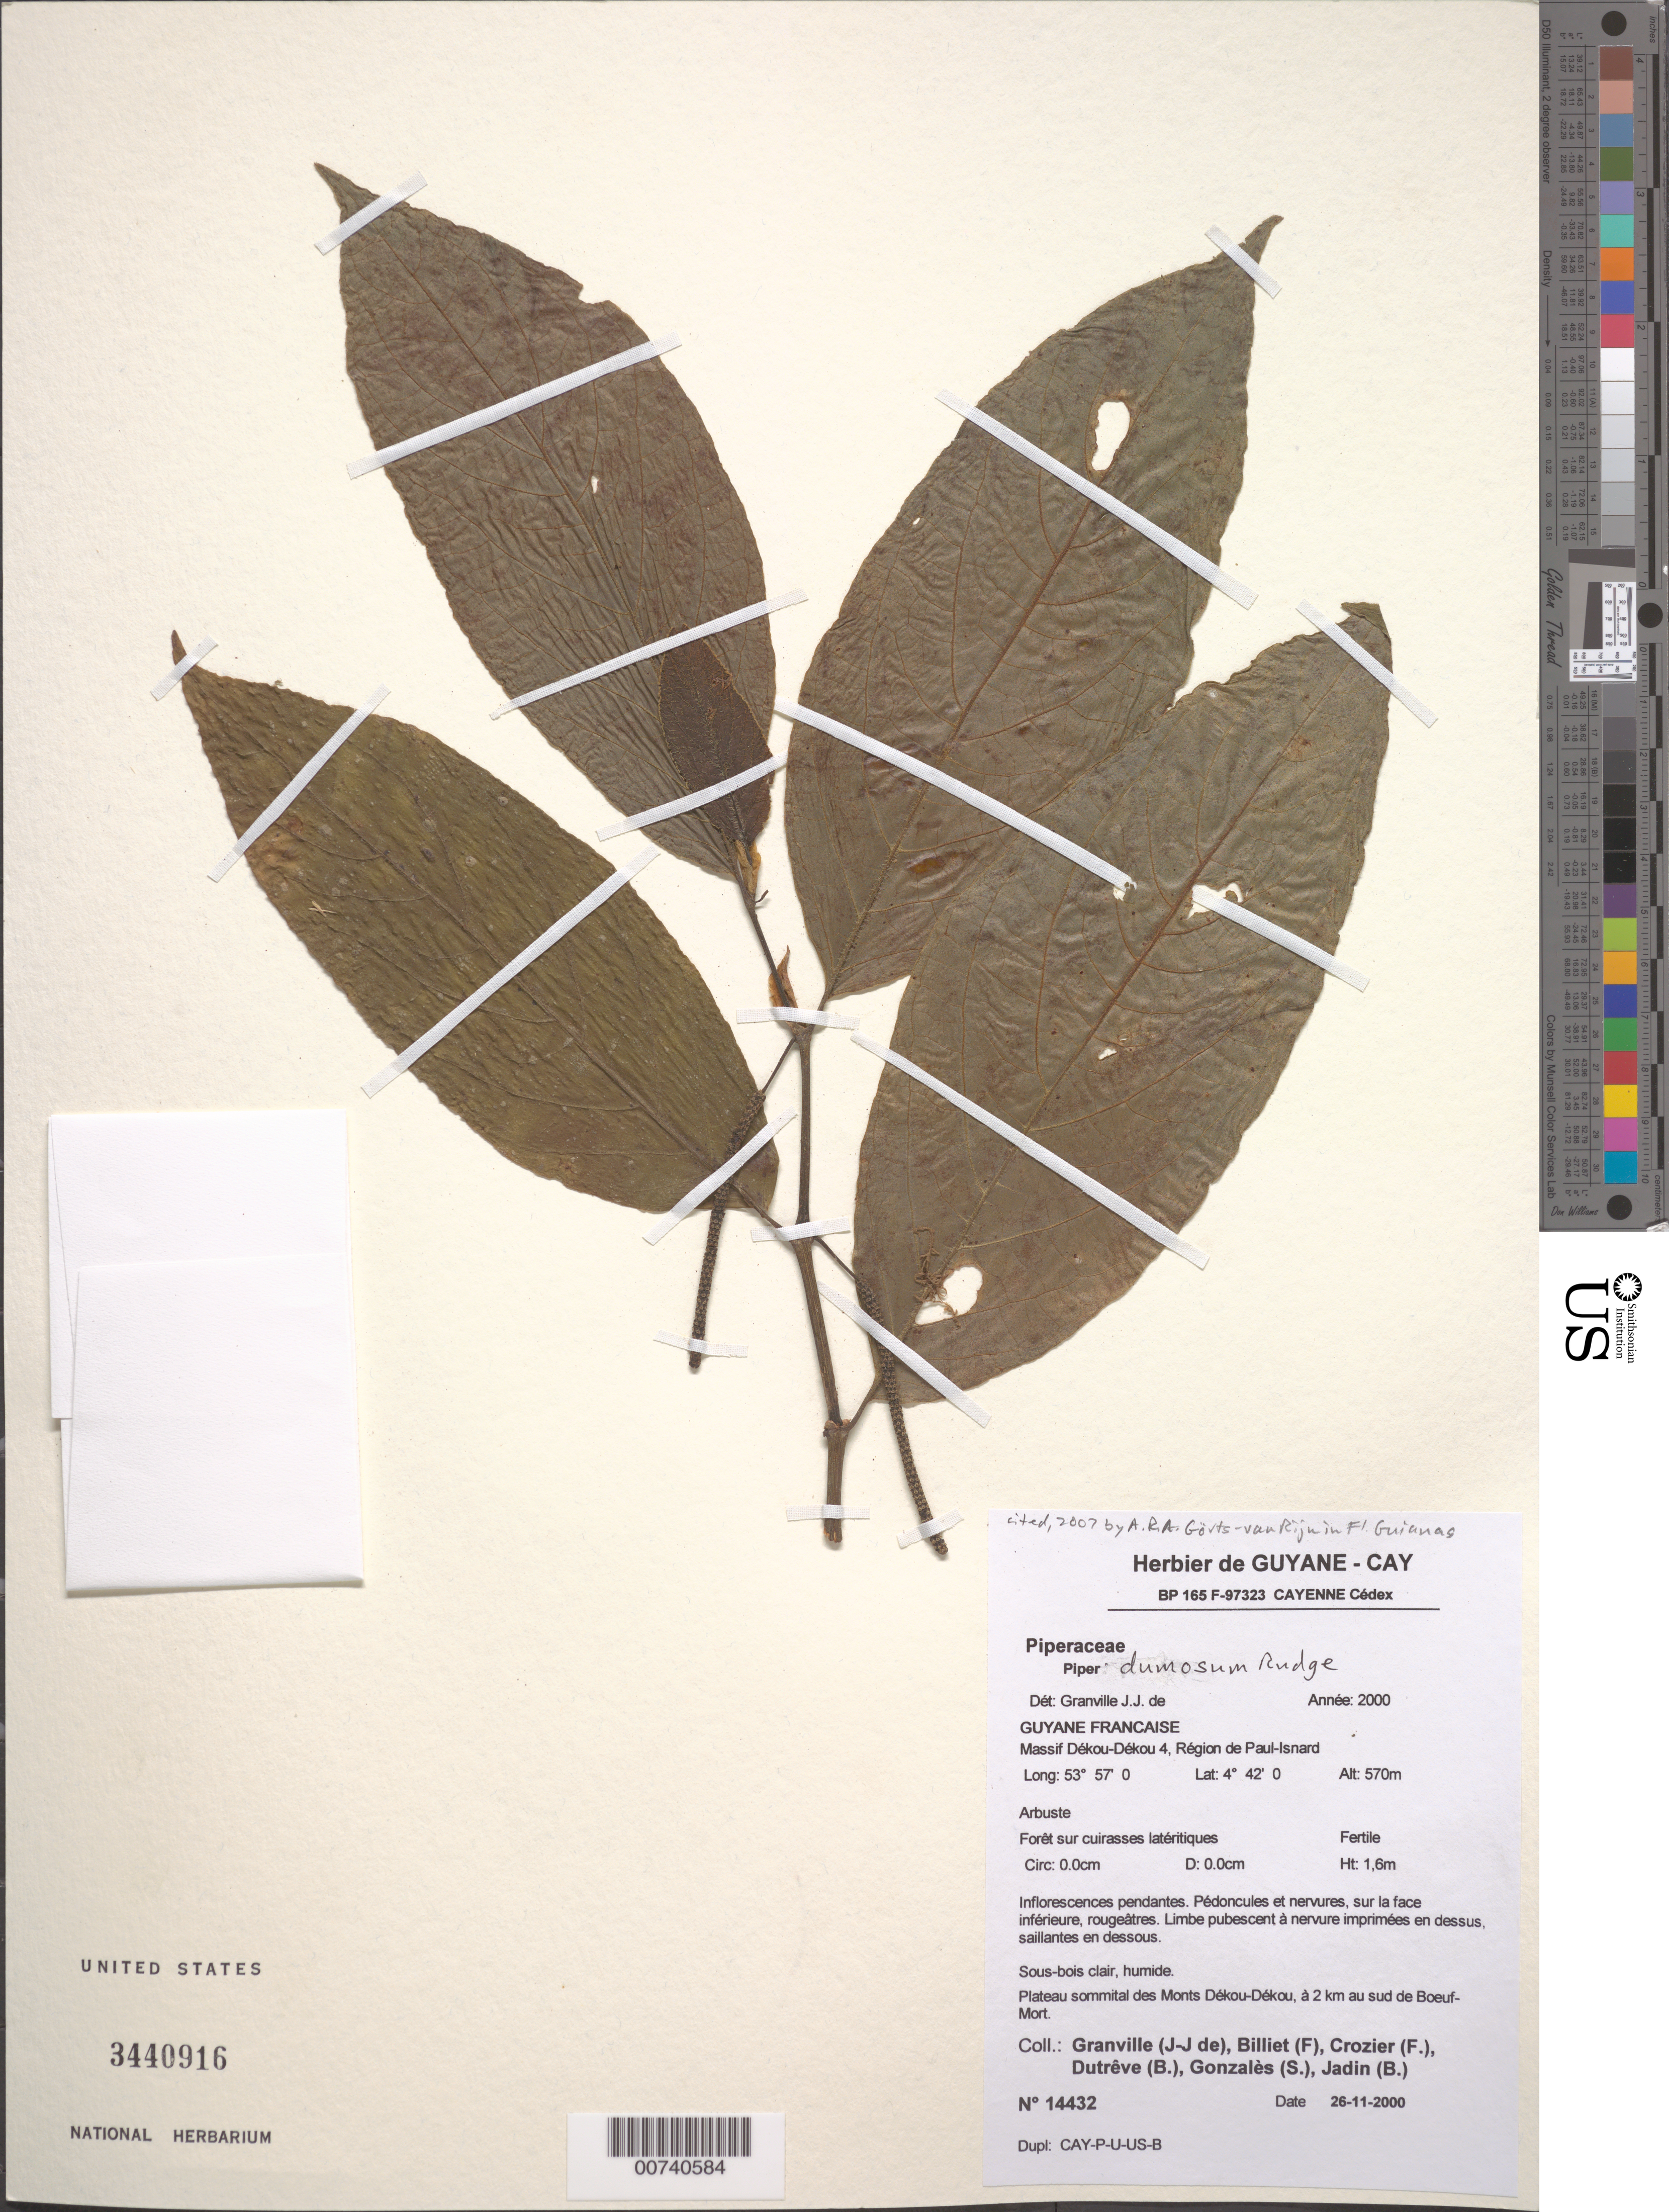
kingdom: Plantae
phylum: Tracheophyta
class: Magnoliopsida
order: Piperales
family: Piperaceae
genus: Piper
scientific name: Piper sp.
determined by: Granville, J. J. de, (CAY), Institut de Recherche pour le Developpement (IRD) (FRENCH GUIANA)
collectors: J.-J. de Granville, F. Billiet, F. Crozier, B. Dutrêve, S. Gonzales & B. Jadin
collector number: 14432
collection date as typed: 26-Nov-00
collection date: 2000-11-26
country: French Guiana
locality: Massif Dékou-Dékou 4, région de Paul-Isnard; plateau sommital des Monts Dékou-Dékou, à 2 km au sud de Boeuf-Mort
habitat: Forêt sur cuirasses latéritiques; sous bois clair, humide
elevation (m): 570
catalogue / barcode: US 3440916